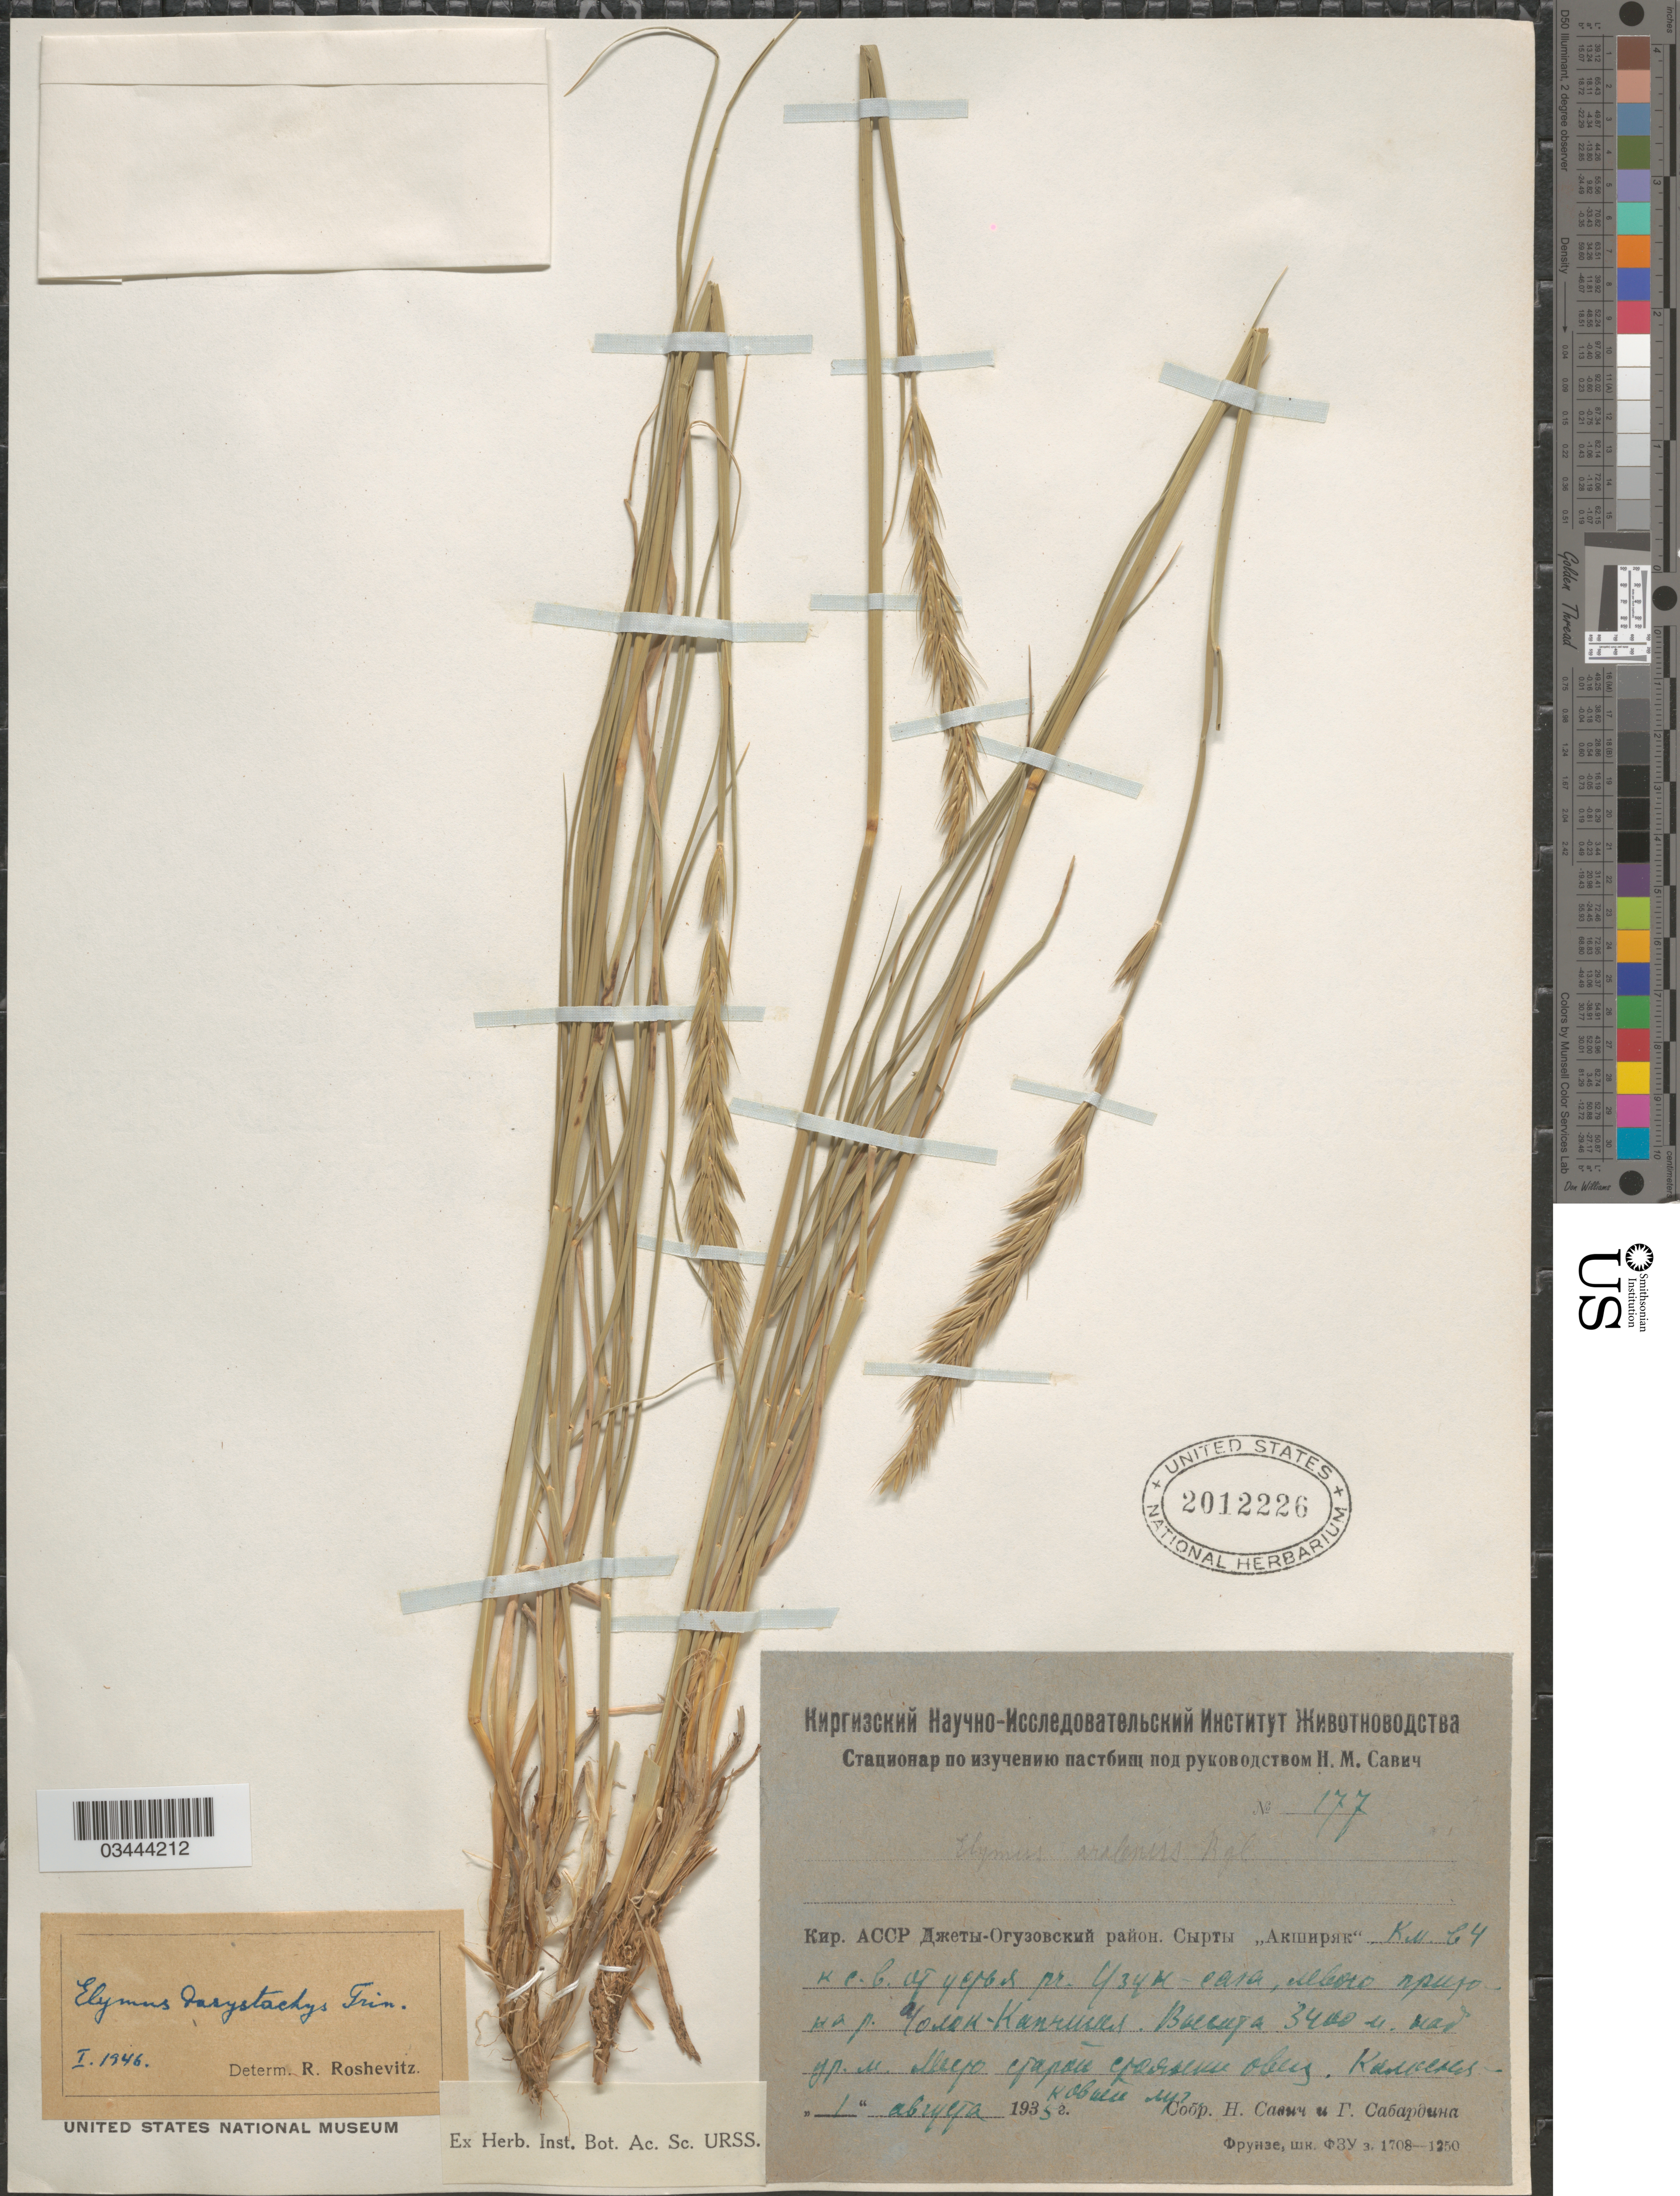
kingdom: Plantae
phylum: Tracheophyta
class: Liliopsida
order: Poales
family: Poaceae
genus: Leymus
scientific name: Leymus secalinus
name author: (Georgi) Tzvelev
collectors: N. Savich & G. Sabardina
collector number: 177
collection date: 1935-02-01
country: Kyrgyzstan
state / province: Ysyk-Kol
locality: District Jeti-Oguz, 4 km SE of mouth of river Uzuk, river Cholok-Kapchagay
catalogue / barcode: US 2012226